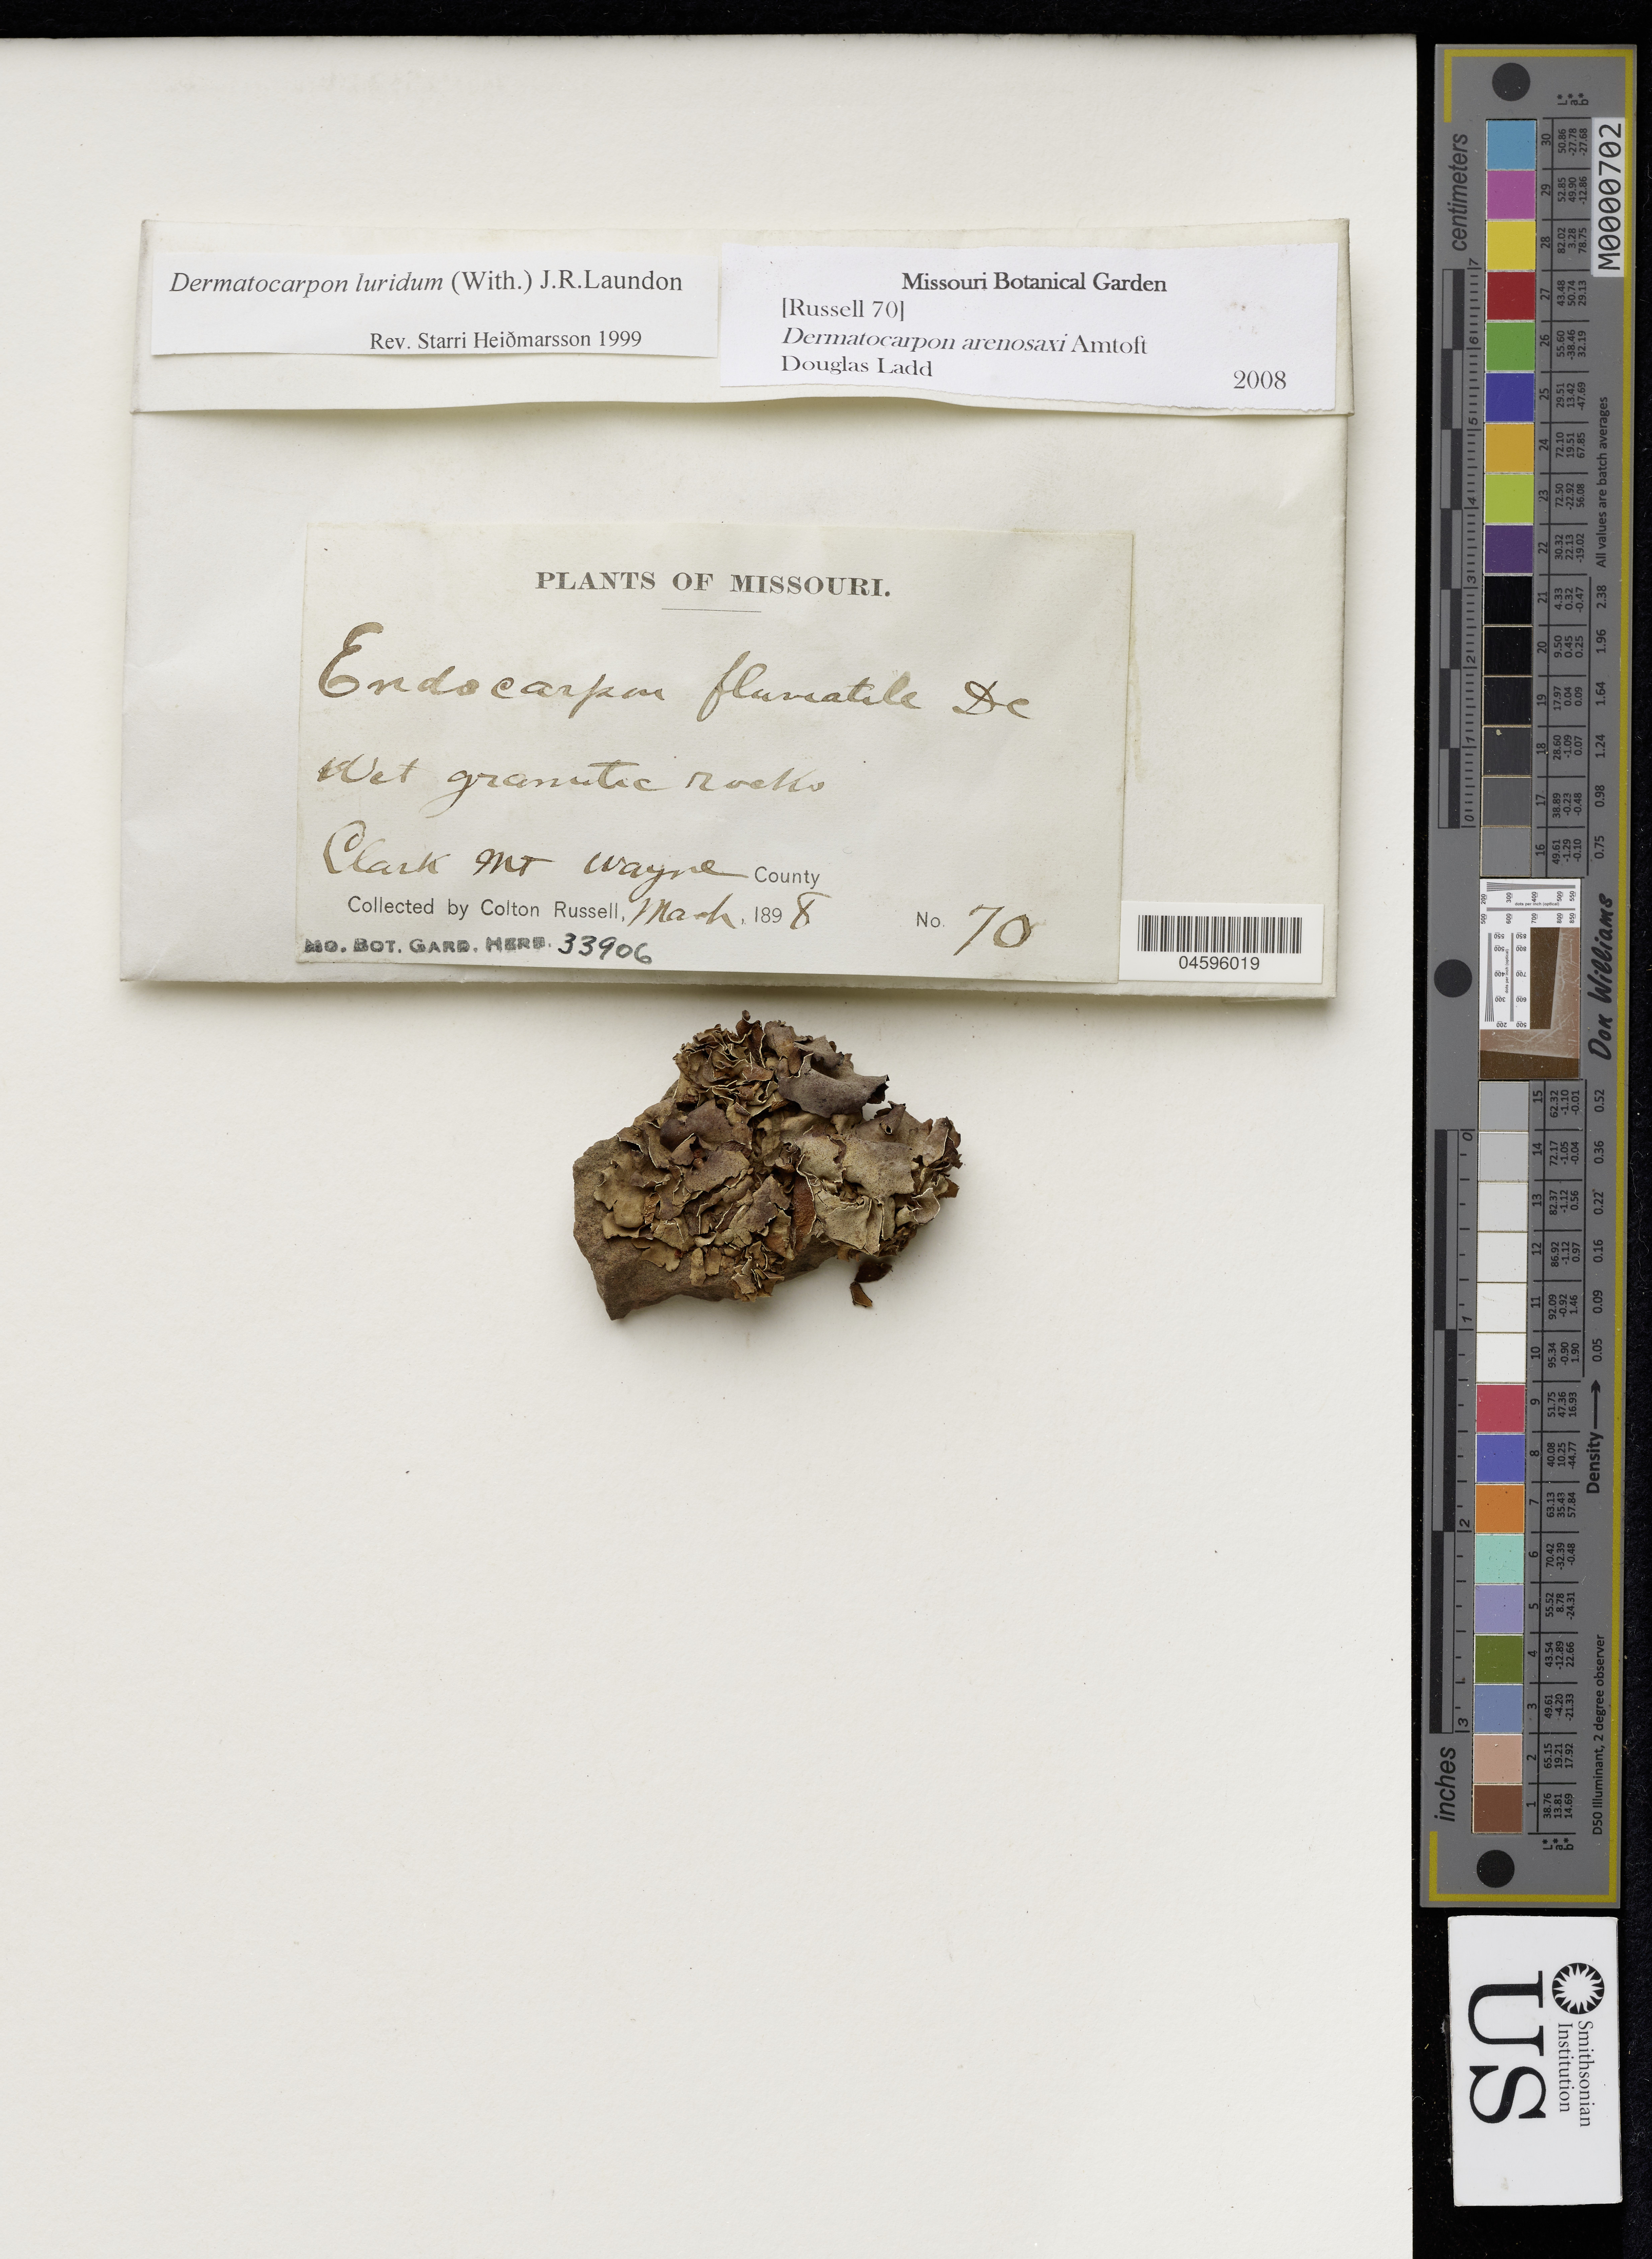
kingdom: Fungi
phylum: Ascomycota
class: Eurotiomycetes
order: Verrucariales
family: Verrucariaceae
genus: Dermatocarpon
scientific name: Dermatocarpon arenosaxi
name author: Amtoft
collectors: C. Russell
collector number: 70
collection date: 1898-03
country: United States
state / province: Missouri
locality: Clark Mt. Wayne County.